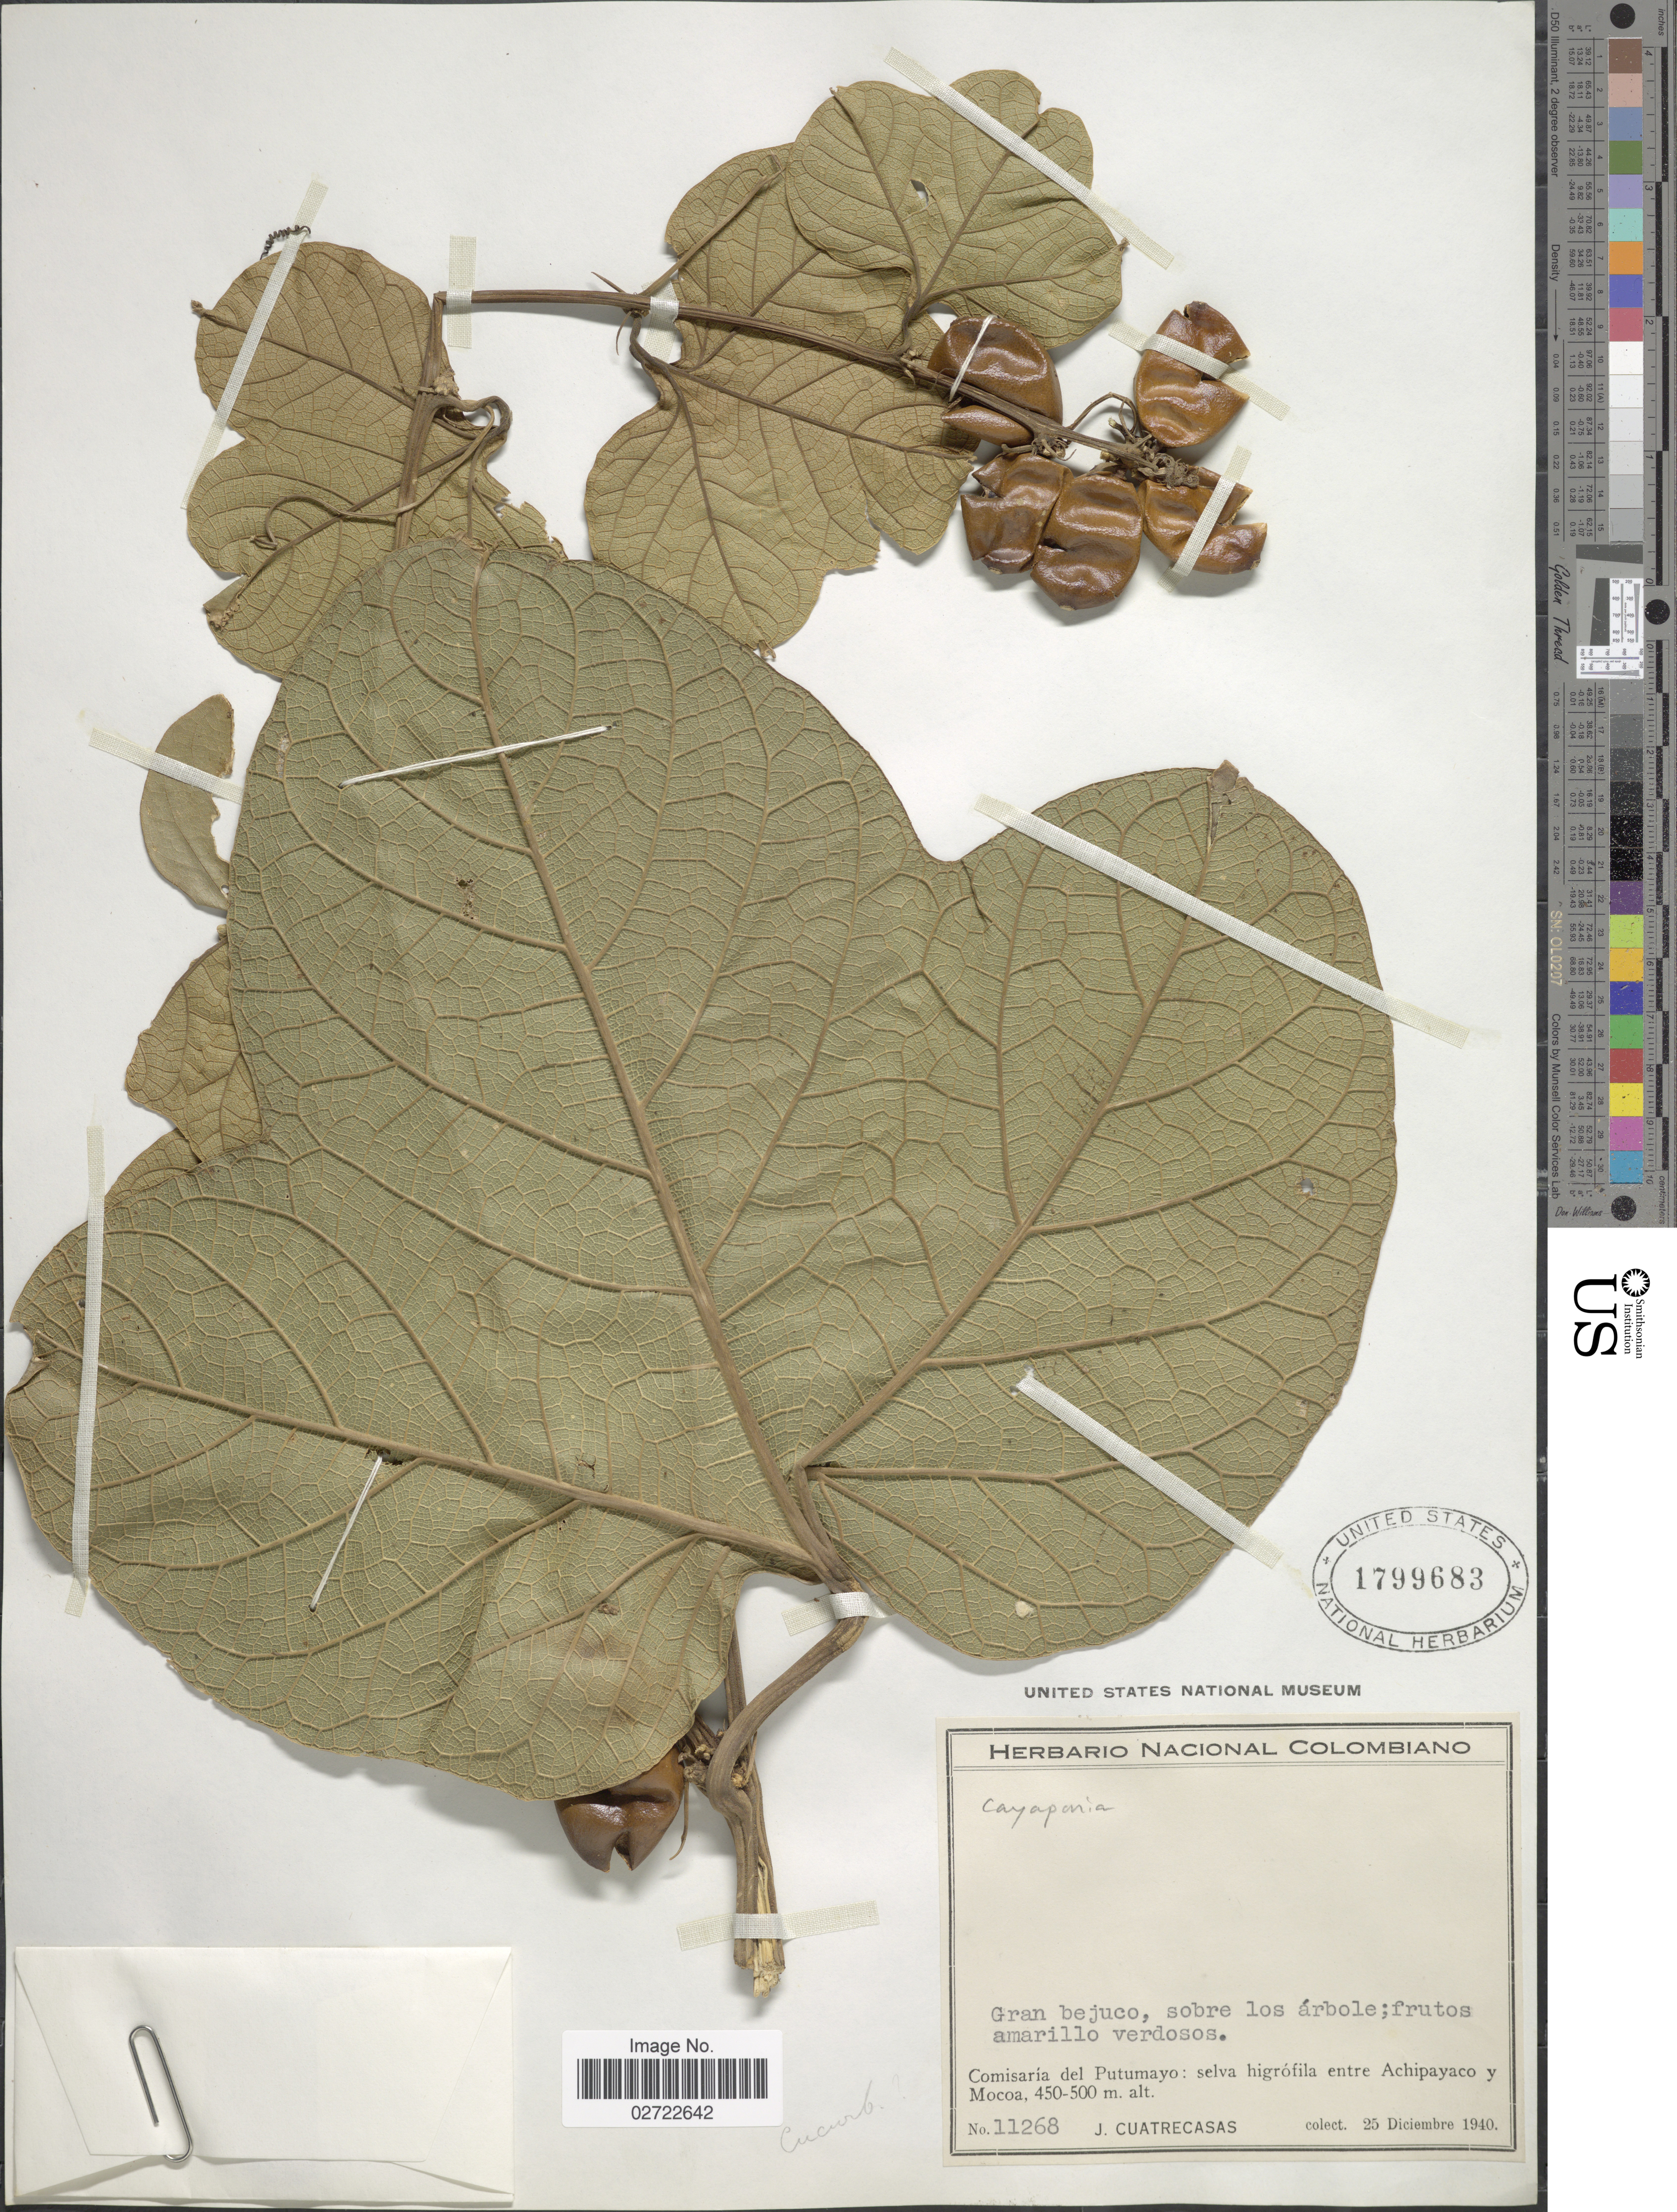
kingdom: Plantae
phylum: Tracheophyta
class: Magnoliopsida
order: Cucurbitales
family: Cucurbitaceae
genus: Cayaponia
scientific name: Cayaponia sp.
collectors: J. Cuatrecasas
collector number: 11268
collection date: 1940-12-25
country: Colombia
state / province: Putumayo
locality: Comisaria del Putumayo: selva higrofila entre Achipayaco y Mocoa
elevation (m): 450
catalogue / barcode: US 1799683